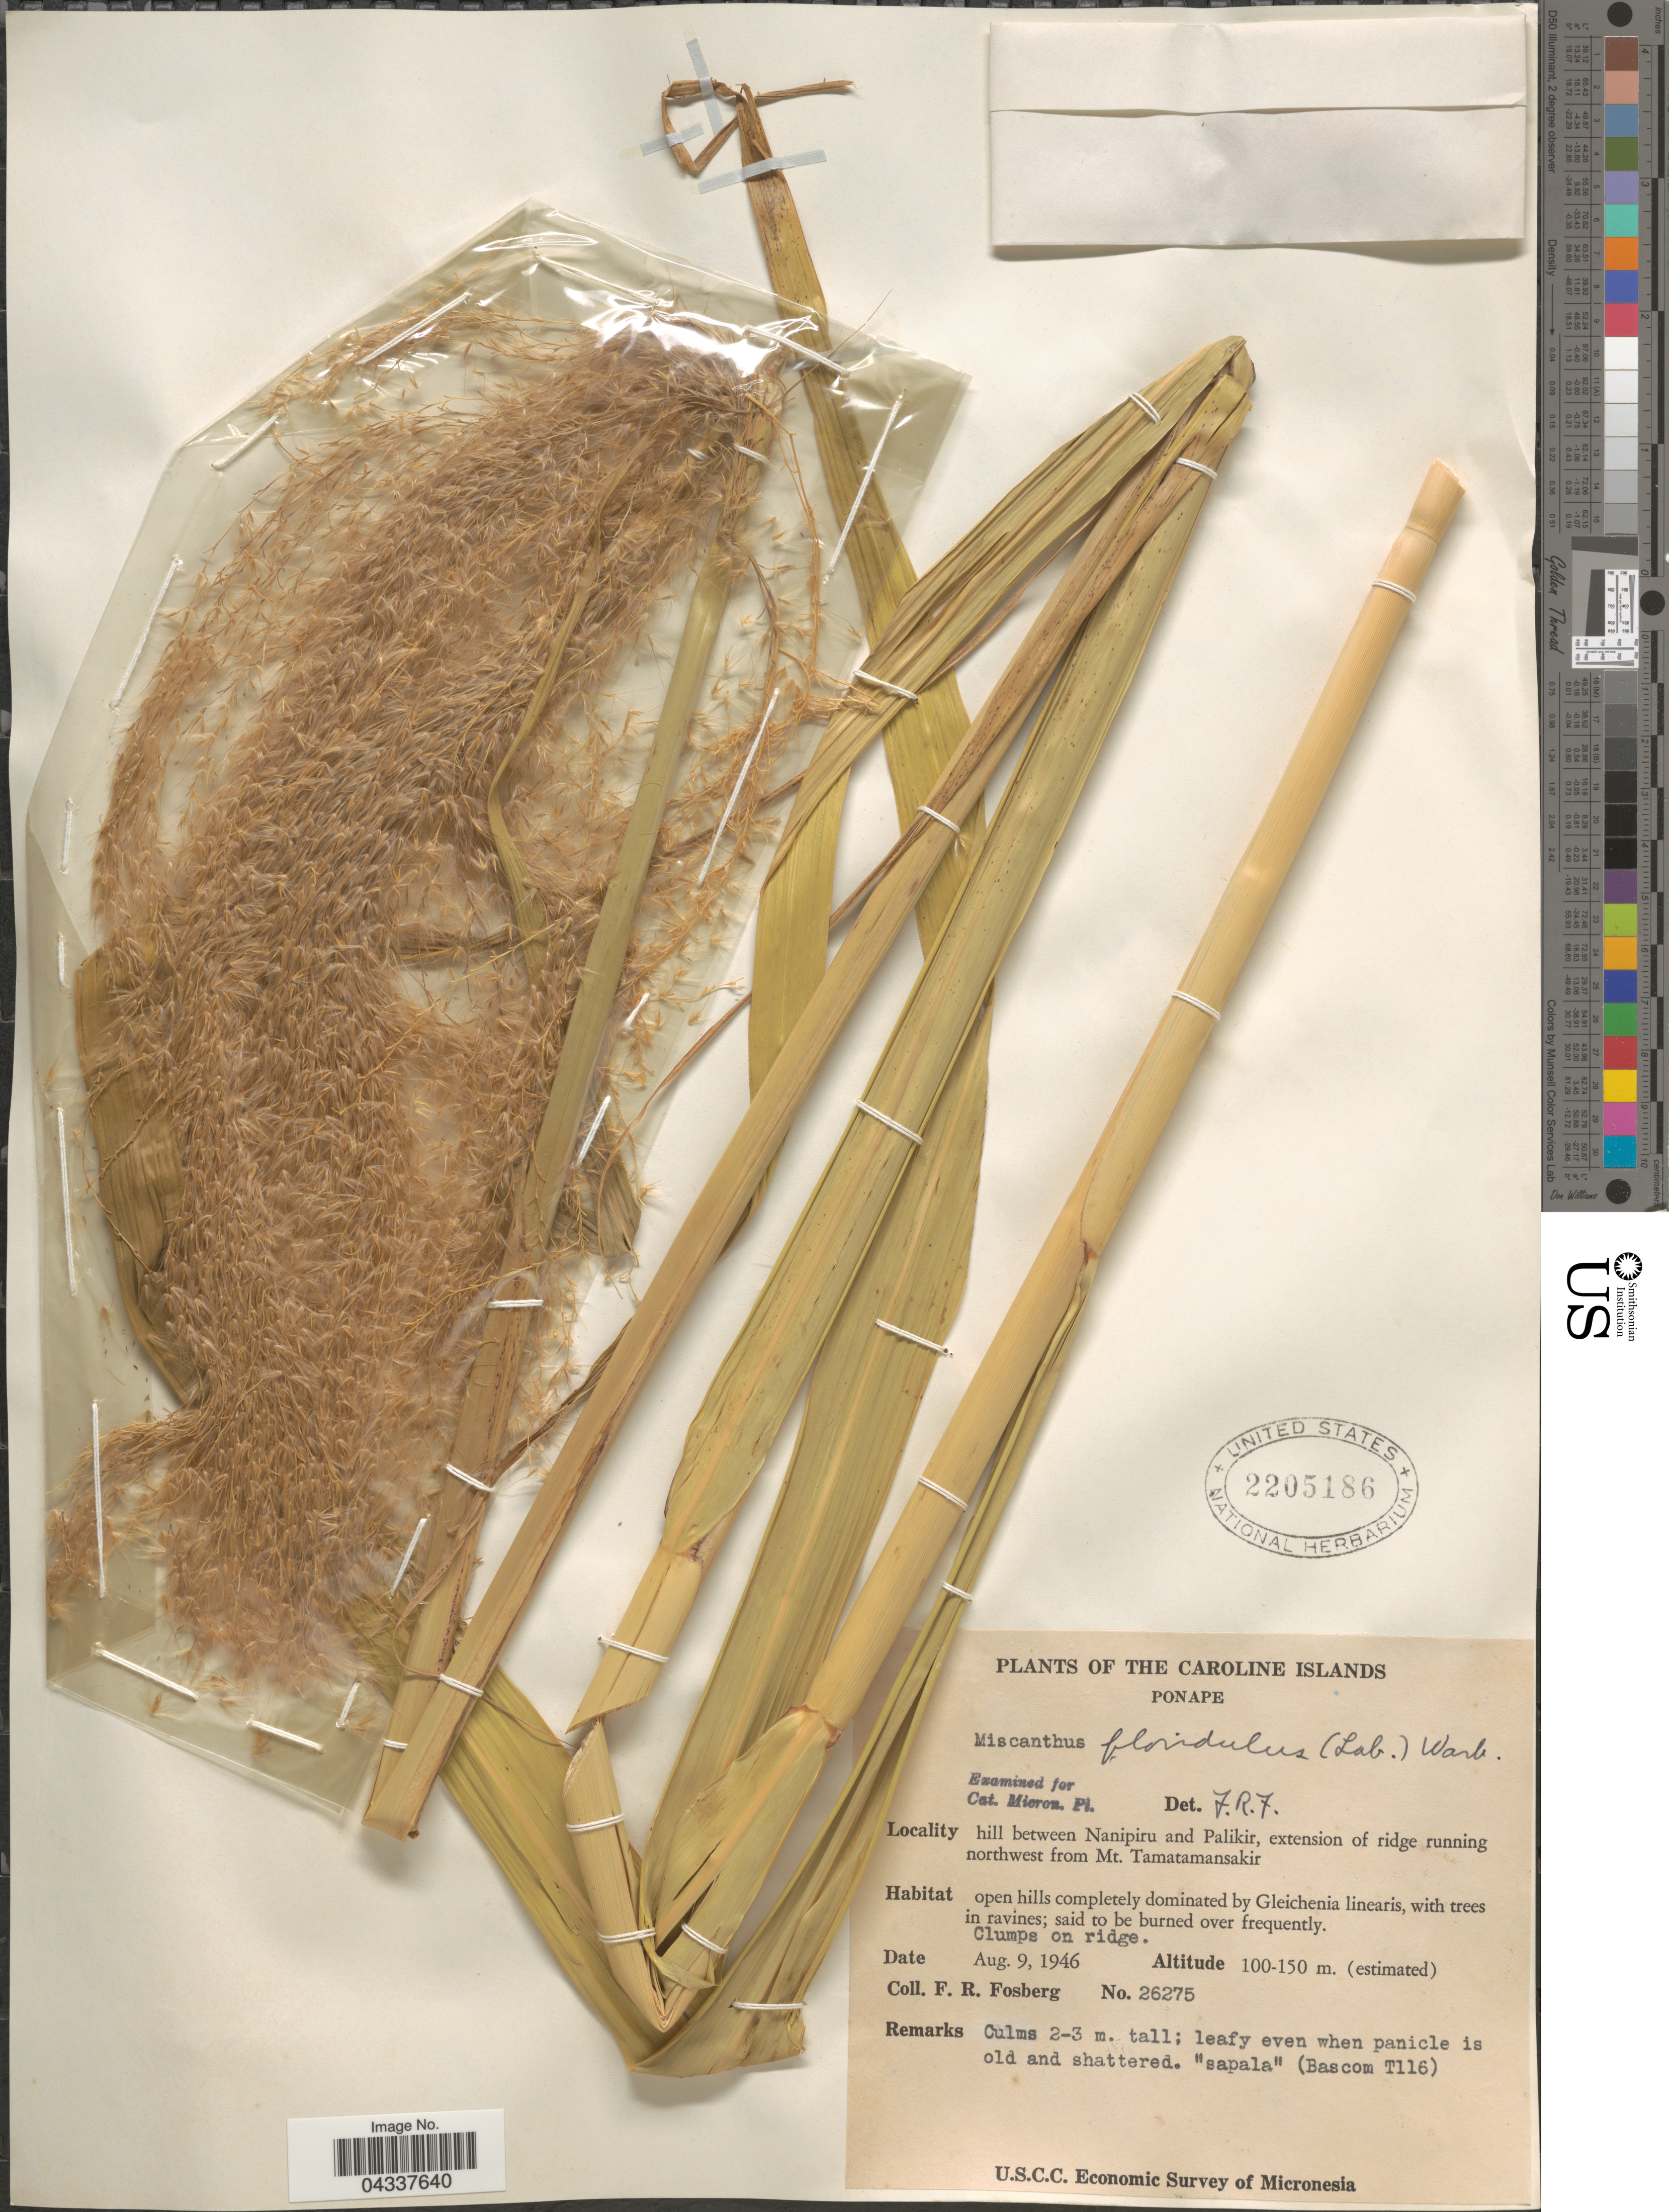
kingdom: Plantae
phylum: Tracheophyta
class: Liliopsida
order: Poales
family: Poaceae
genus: Miscanthus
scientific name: Miscanthus floridulus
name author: (Labill.) Warb.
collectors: F. R. Fosberg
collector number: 26275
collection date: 1946-08-09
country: Micronesia, Federated States of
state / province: Pohnpei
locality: Caroline Islands. Ponape. Hill between Nanipiru and Palikir, extension of ridge running northwest from Mt. Tamatamansakir. U. S. C. C. Economic Survey of Micronesia.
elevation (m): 100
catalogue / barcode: US 2205186